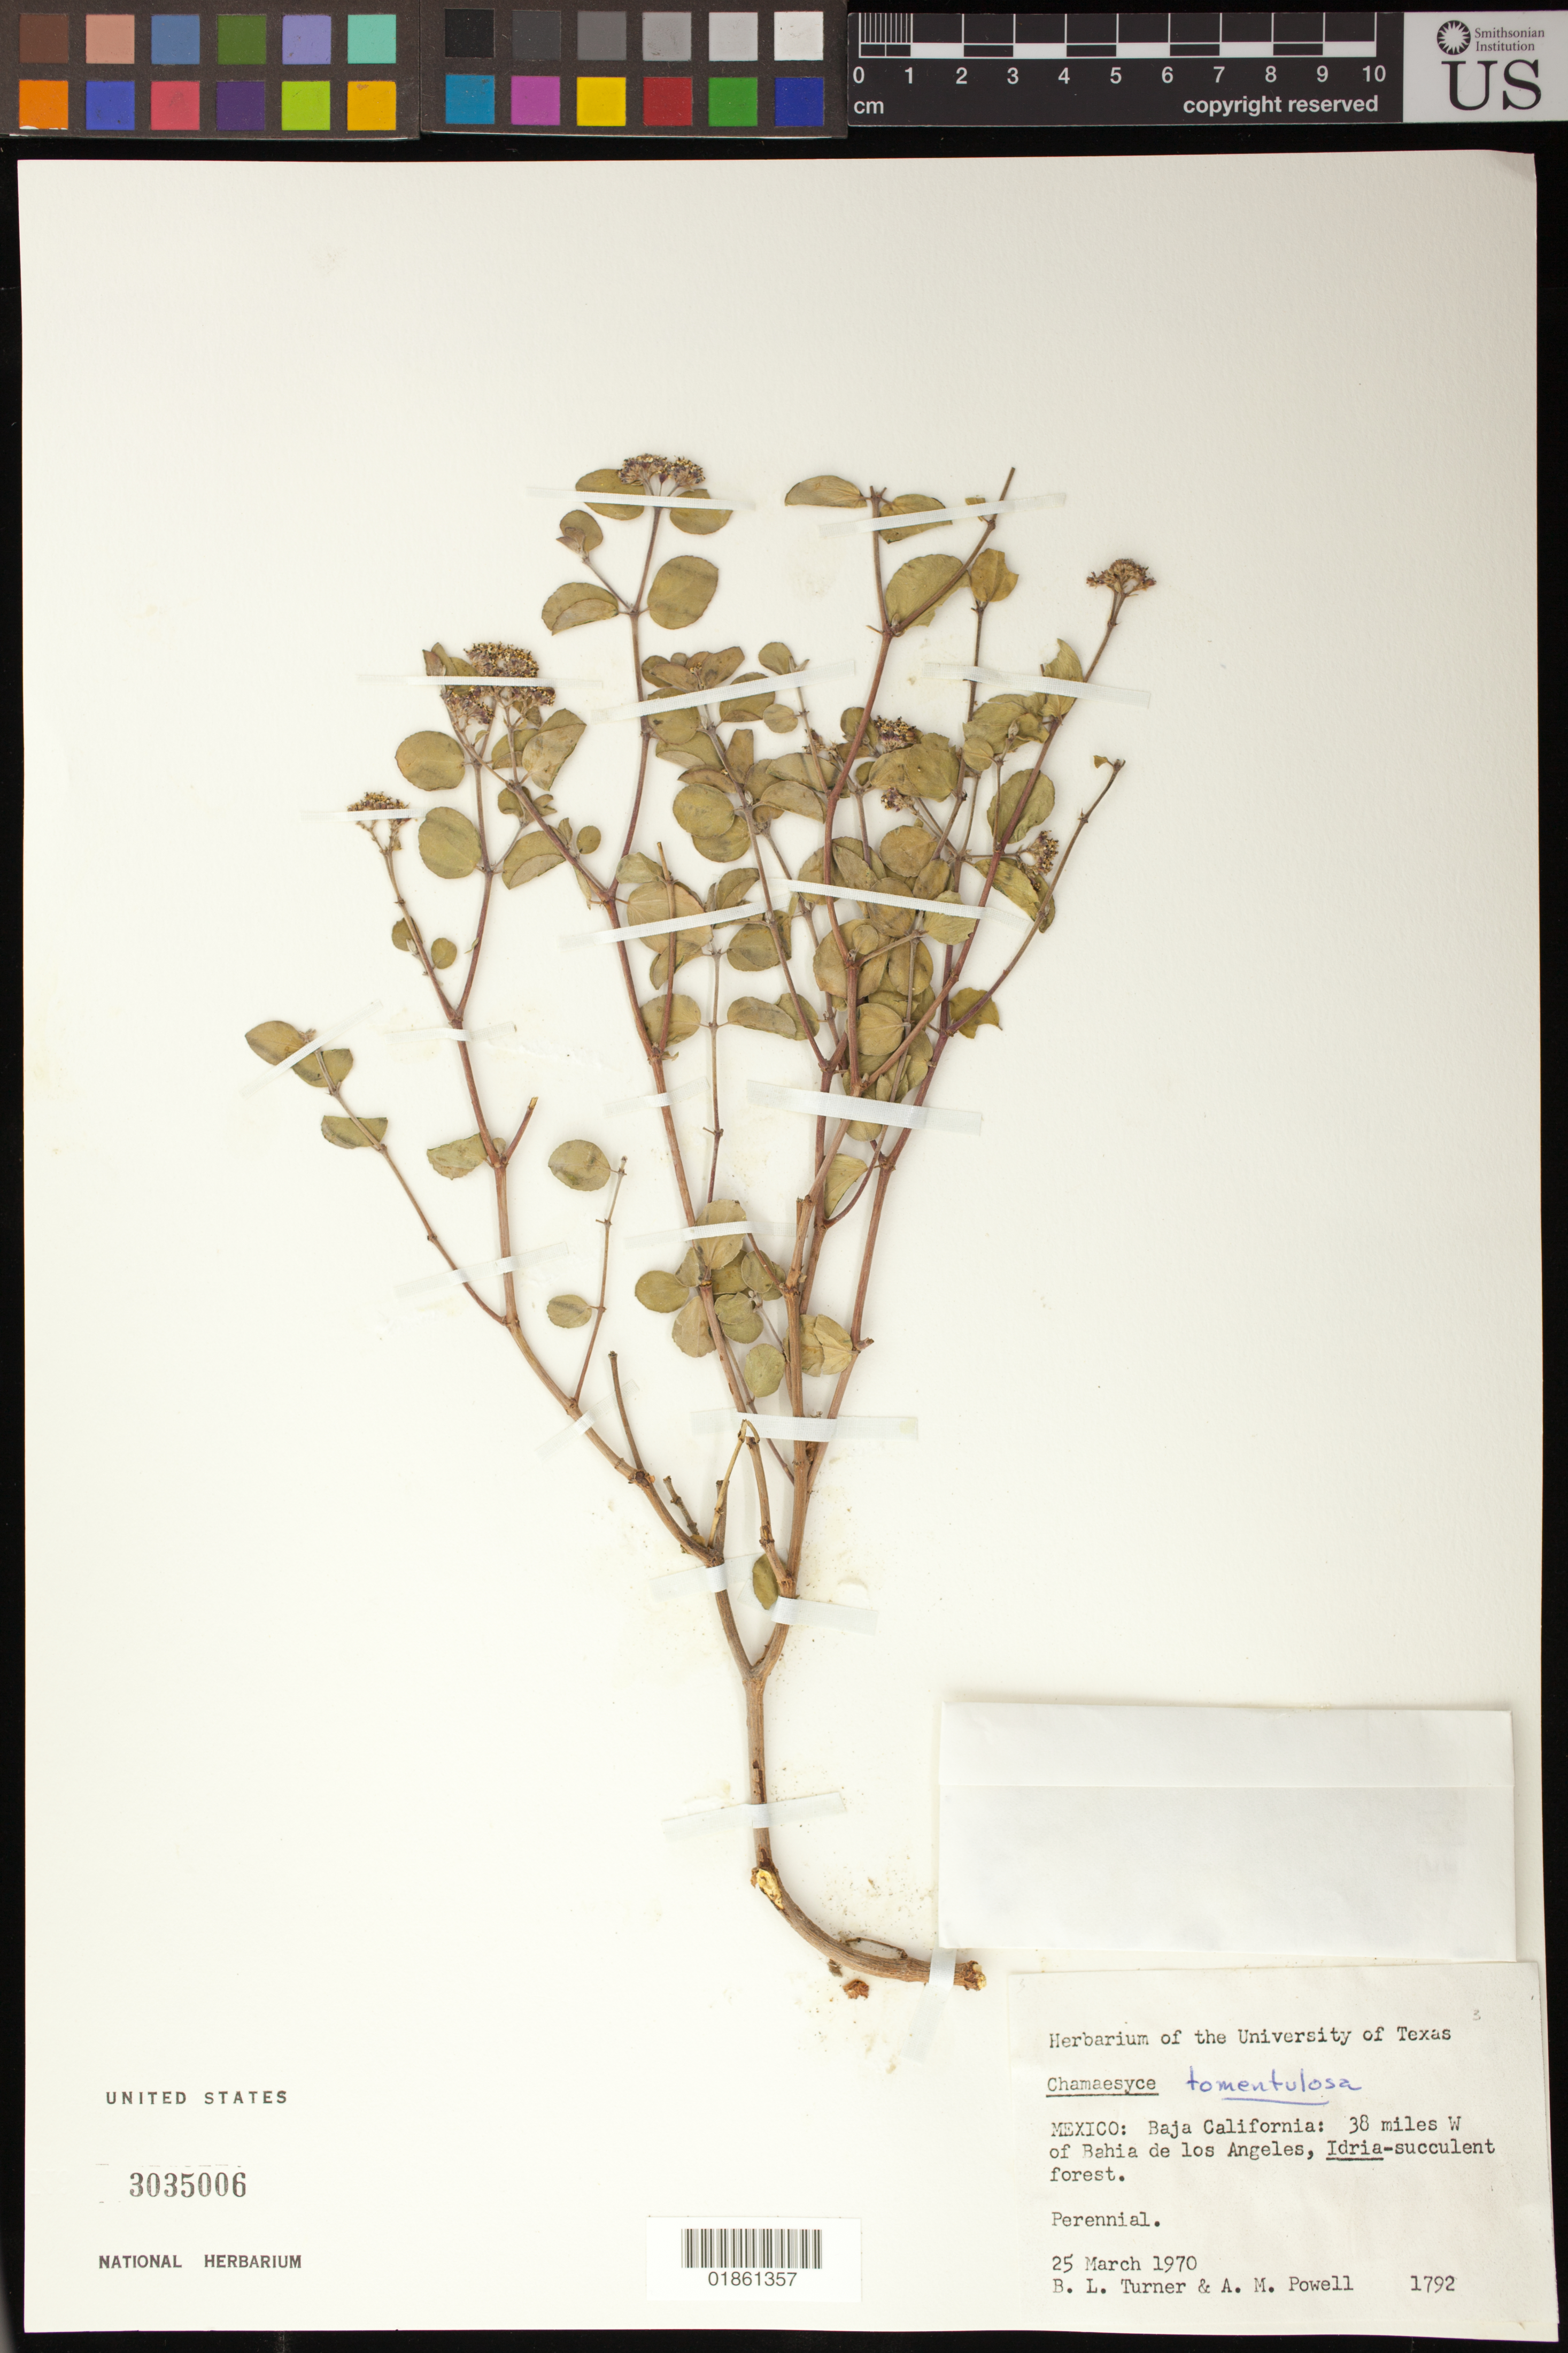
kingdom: Plantae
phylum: Tracheophyta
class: Magnoliopsida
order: Malpighiales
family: Euphorbiaceae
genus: Euphorbia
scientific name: Euphorbia tomentulosa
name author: S. Watson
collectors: B. L. Turner & A. M. Powell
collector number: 1792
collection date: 1970-03-25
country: Mexico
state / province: Baja California Norte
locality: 38 miles W of Bahia de los Angeles, Idria-succulent forest.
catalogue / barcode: US 3035006